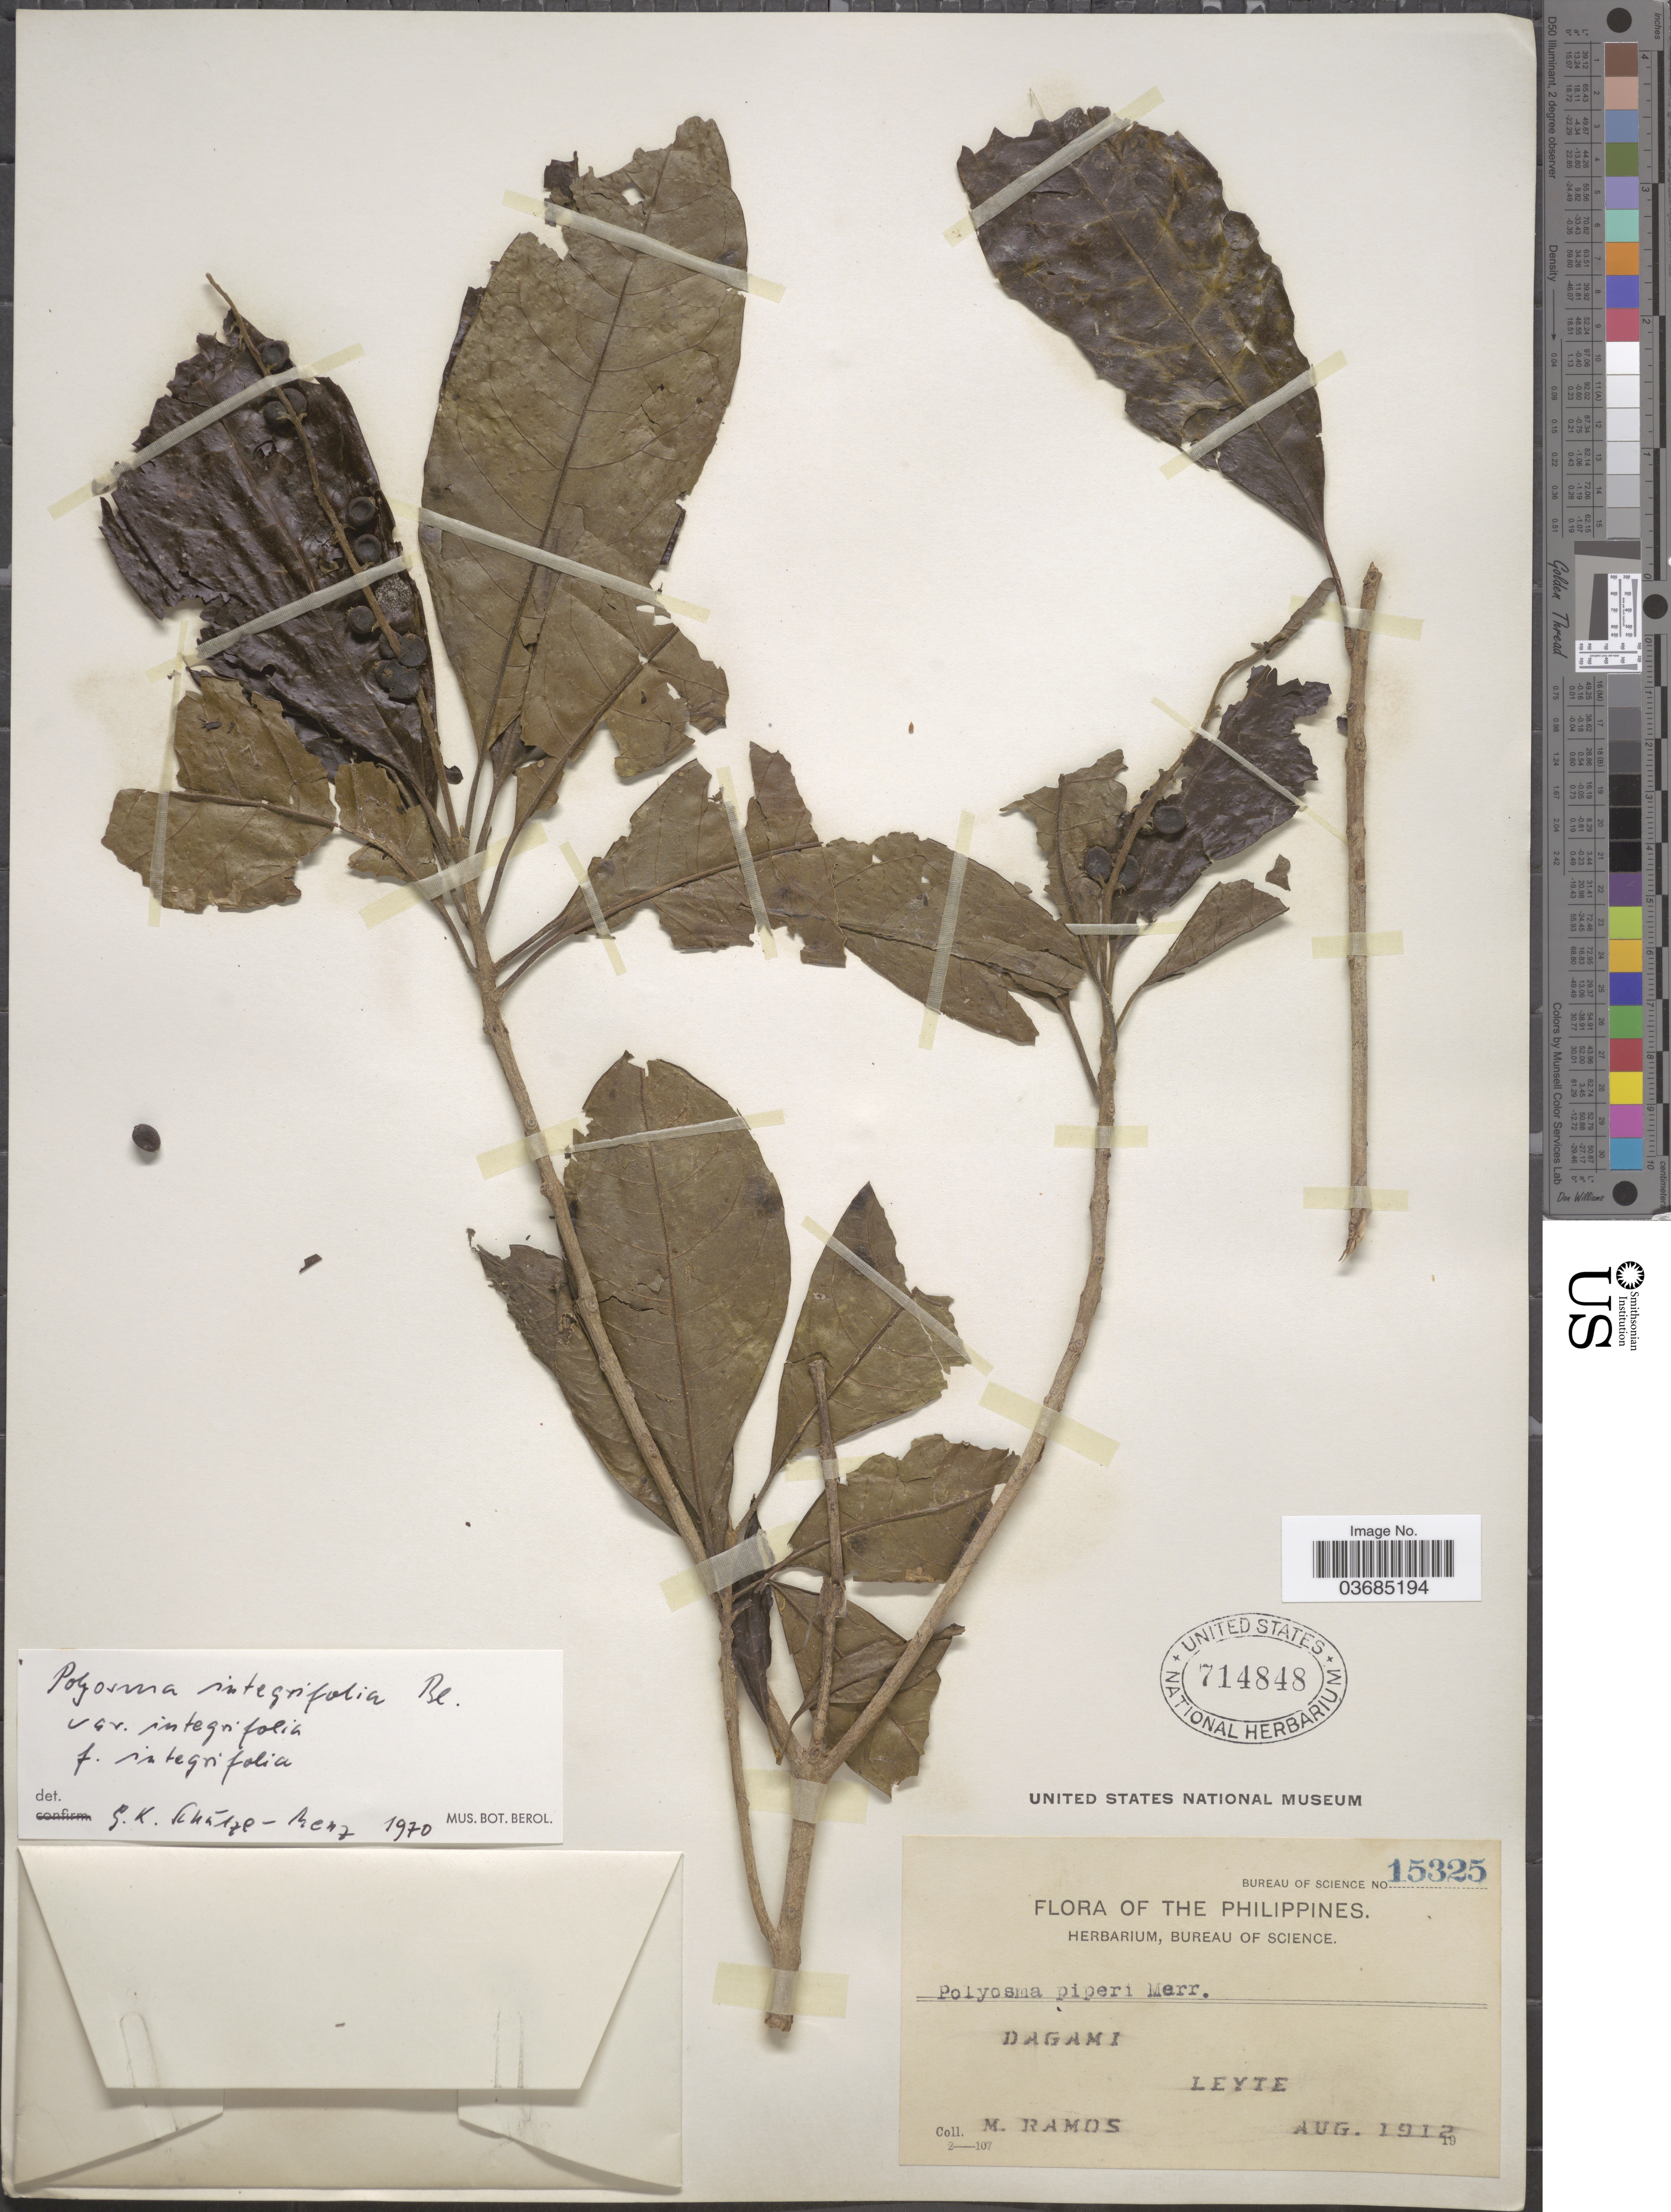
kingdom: Plantae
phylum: Tracheophyta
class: Magnoliopsida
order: Escalloniales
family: Escalloniaceae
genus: Polyosma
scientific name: Polyosma integrifolia var. integrifolia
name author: Blume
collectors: M. Ramos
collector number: Bureau of Science 15325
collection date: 1912-08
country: Philippines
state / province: Eastern Visayas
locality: Dagami, Leyte.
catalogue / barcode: US 714848